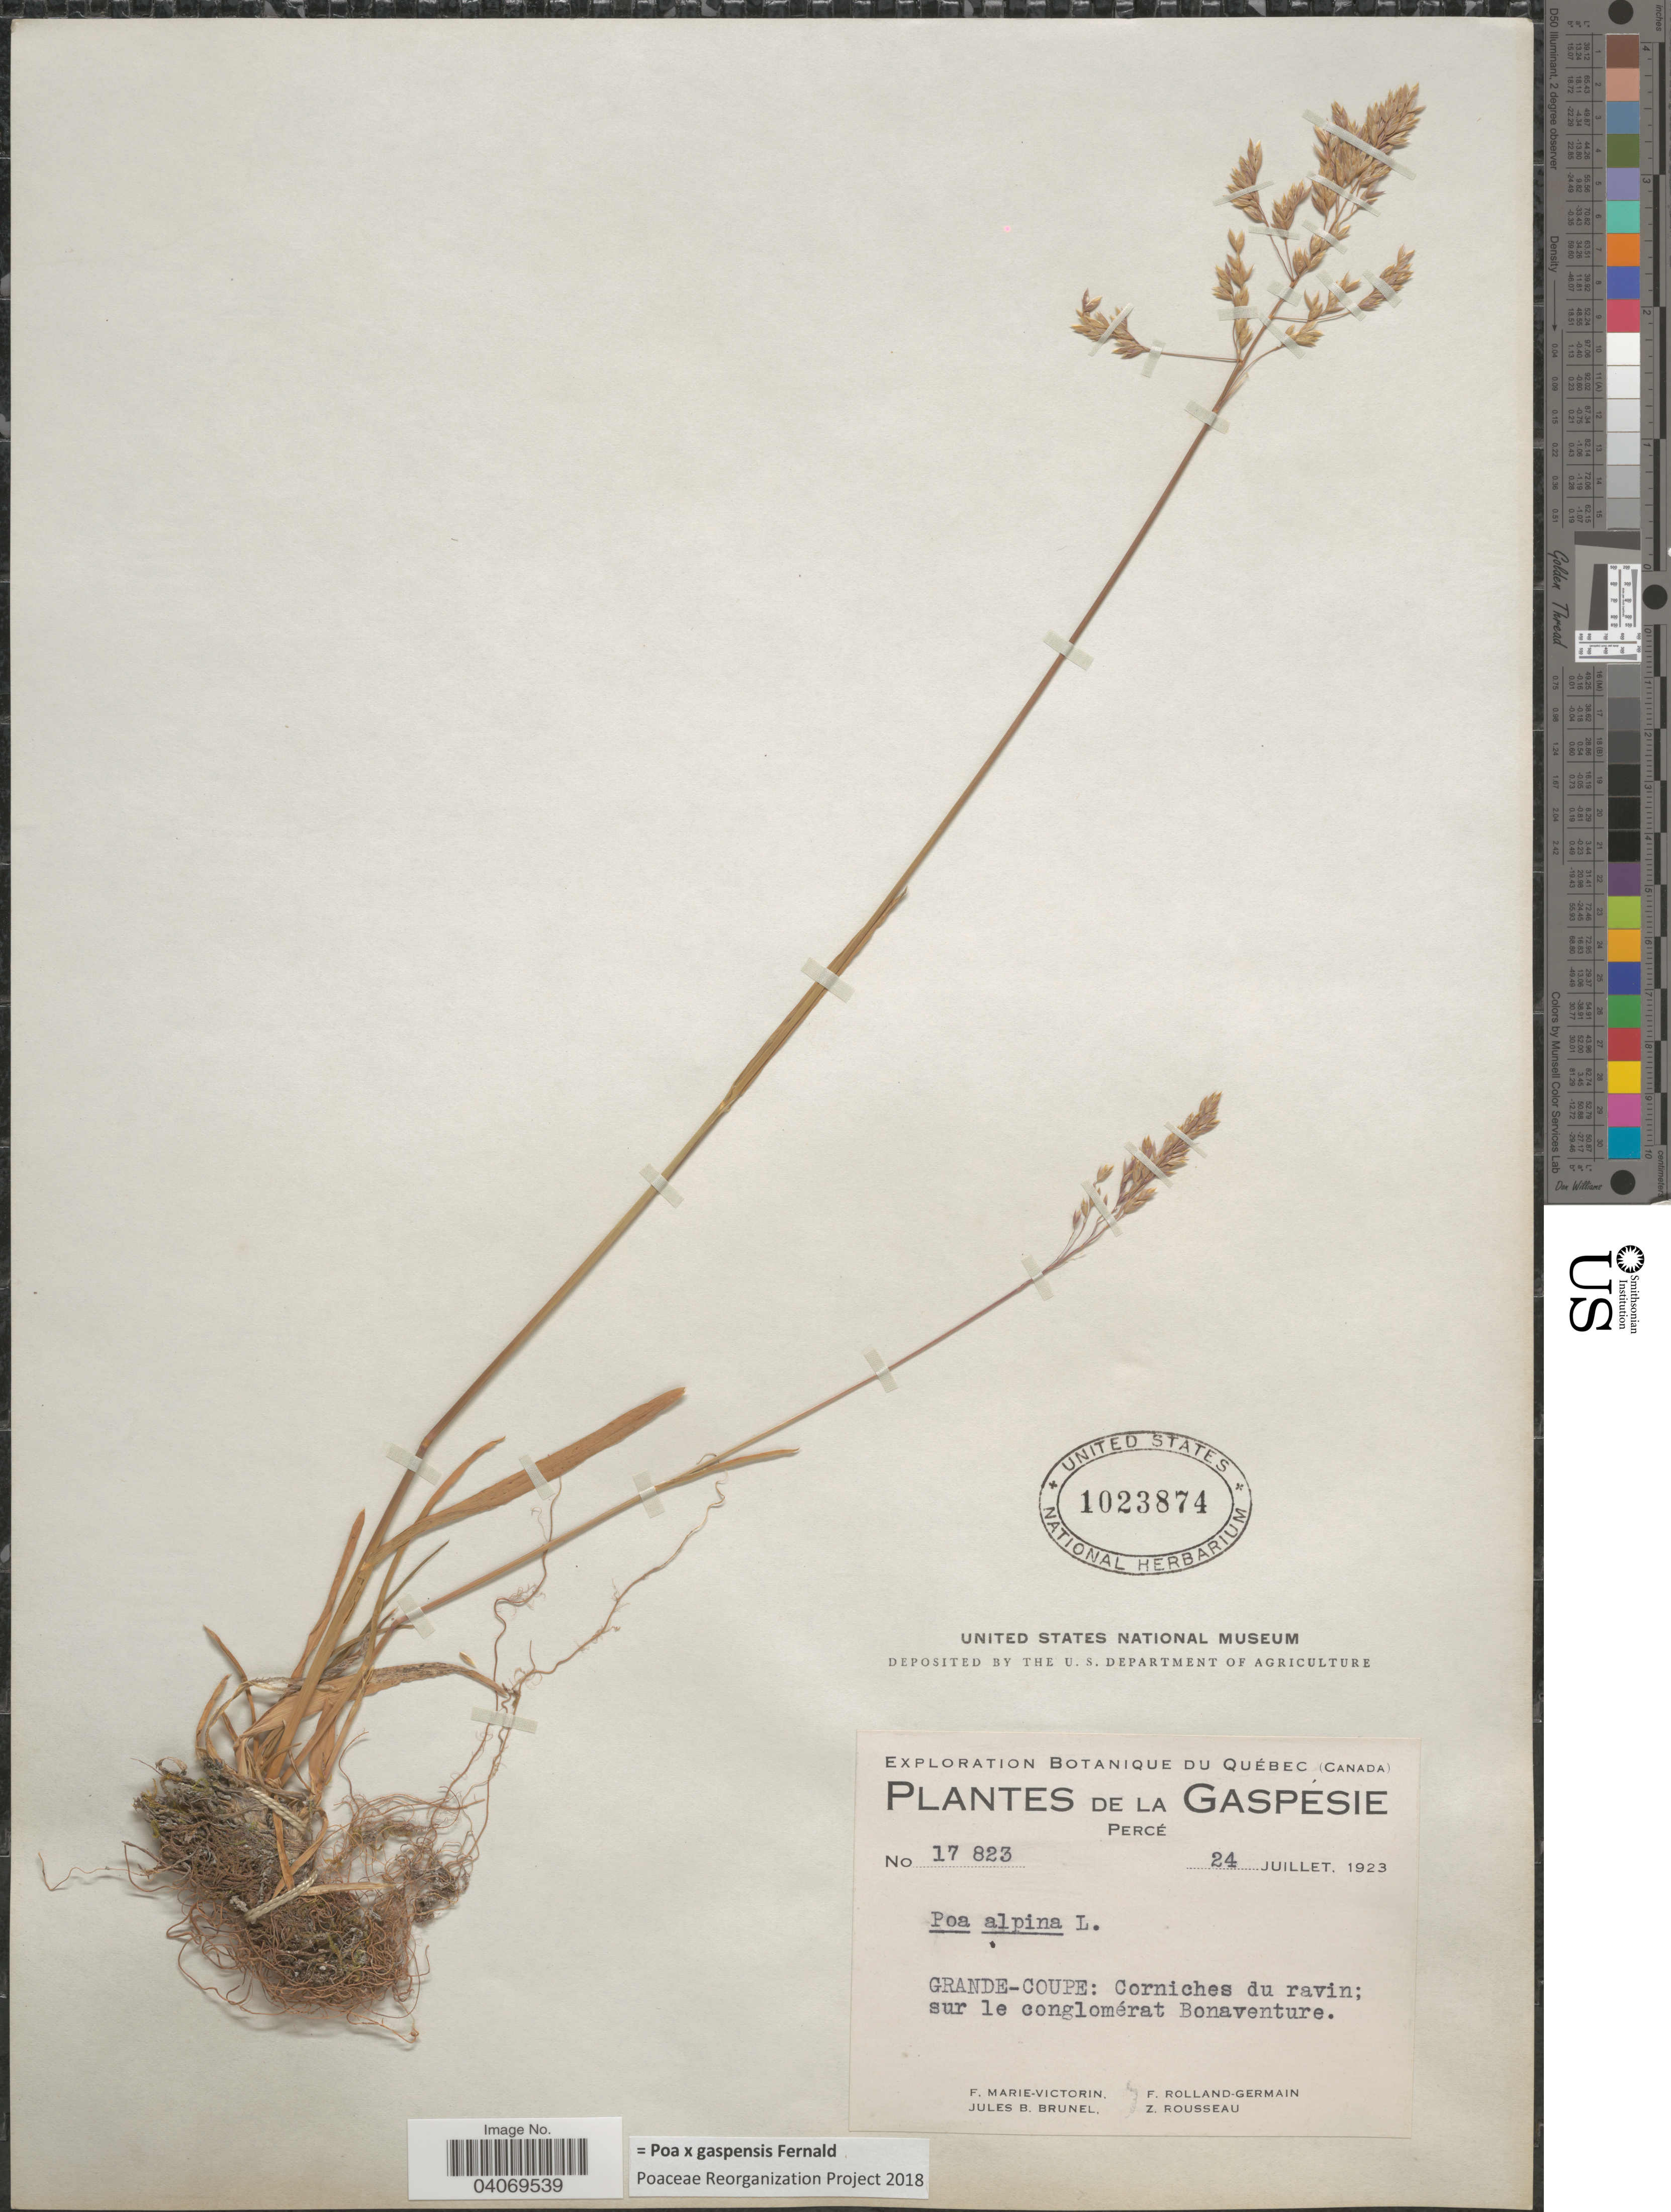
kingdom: Plantae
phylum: Tracheophyta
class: Liliopsida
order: Poales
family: Poaceae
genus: Poa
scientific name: Poa x gaspensis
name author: Fernald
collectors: F. Marie-Victorin, Rolland-Germain, J. Brunel & Z. Rousseau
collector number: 17823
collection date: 1923-07-24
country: Canada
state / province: Quebec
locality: Exploration Botanique du Québec (Canada). La Gaspésie. Percé. Grande-Coupe: Corniches du ravin; sur le conglomérat Bonaventure.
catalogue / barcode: US 1023874